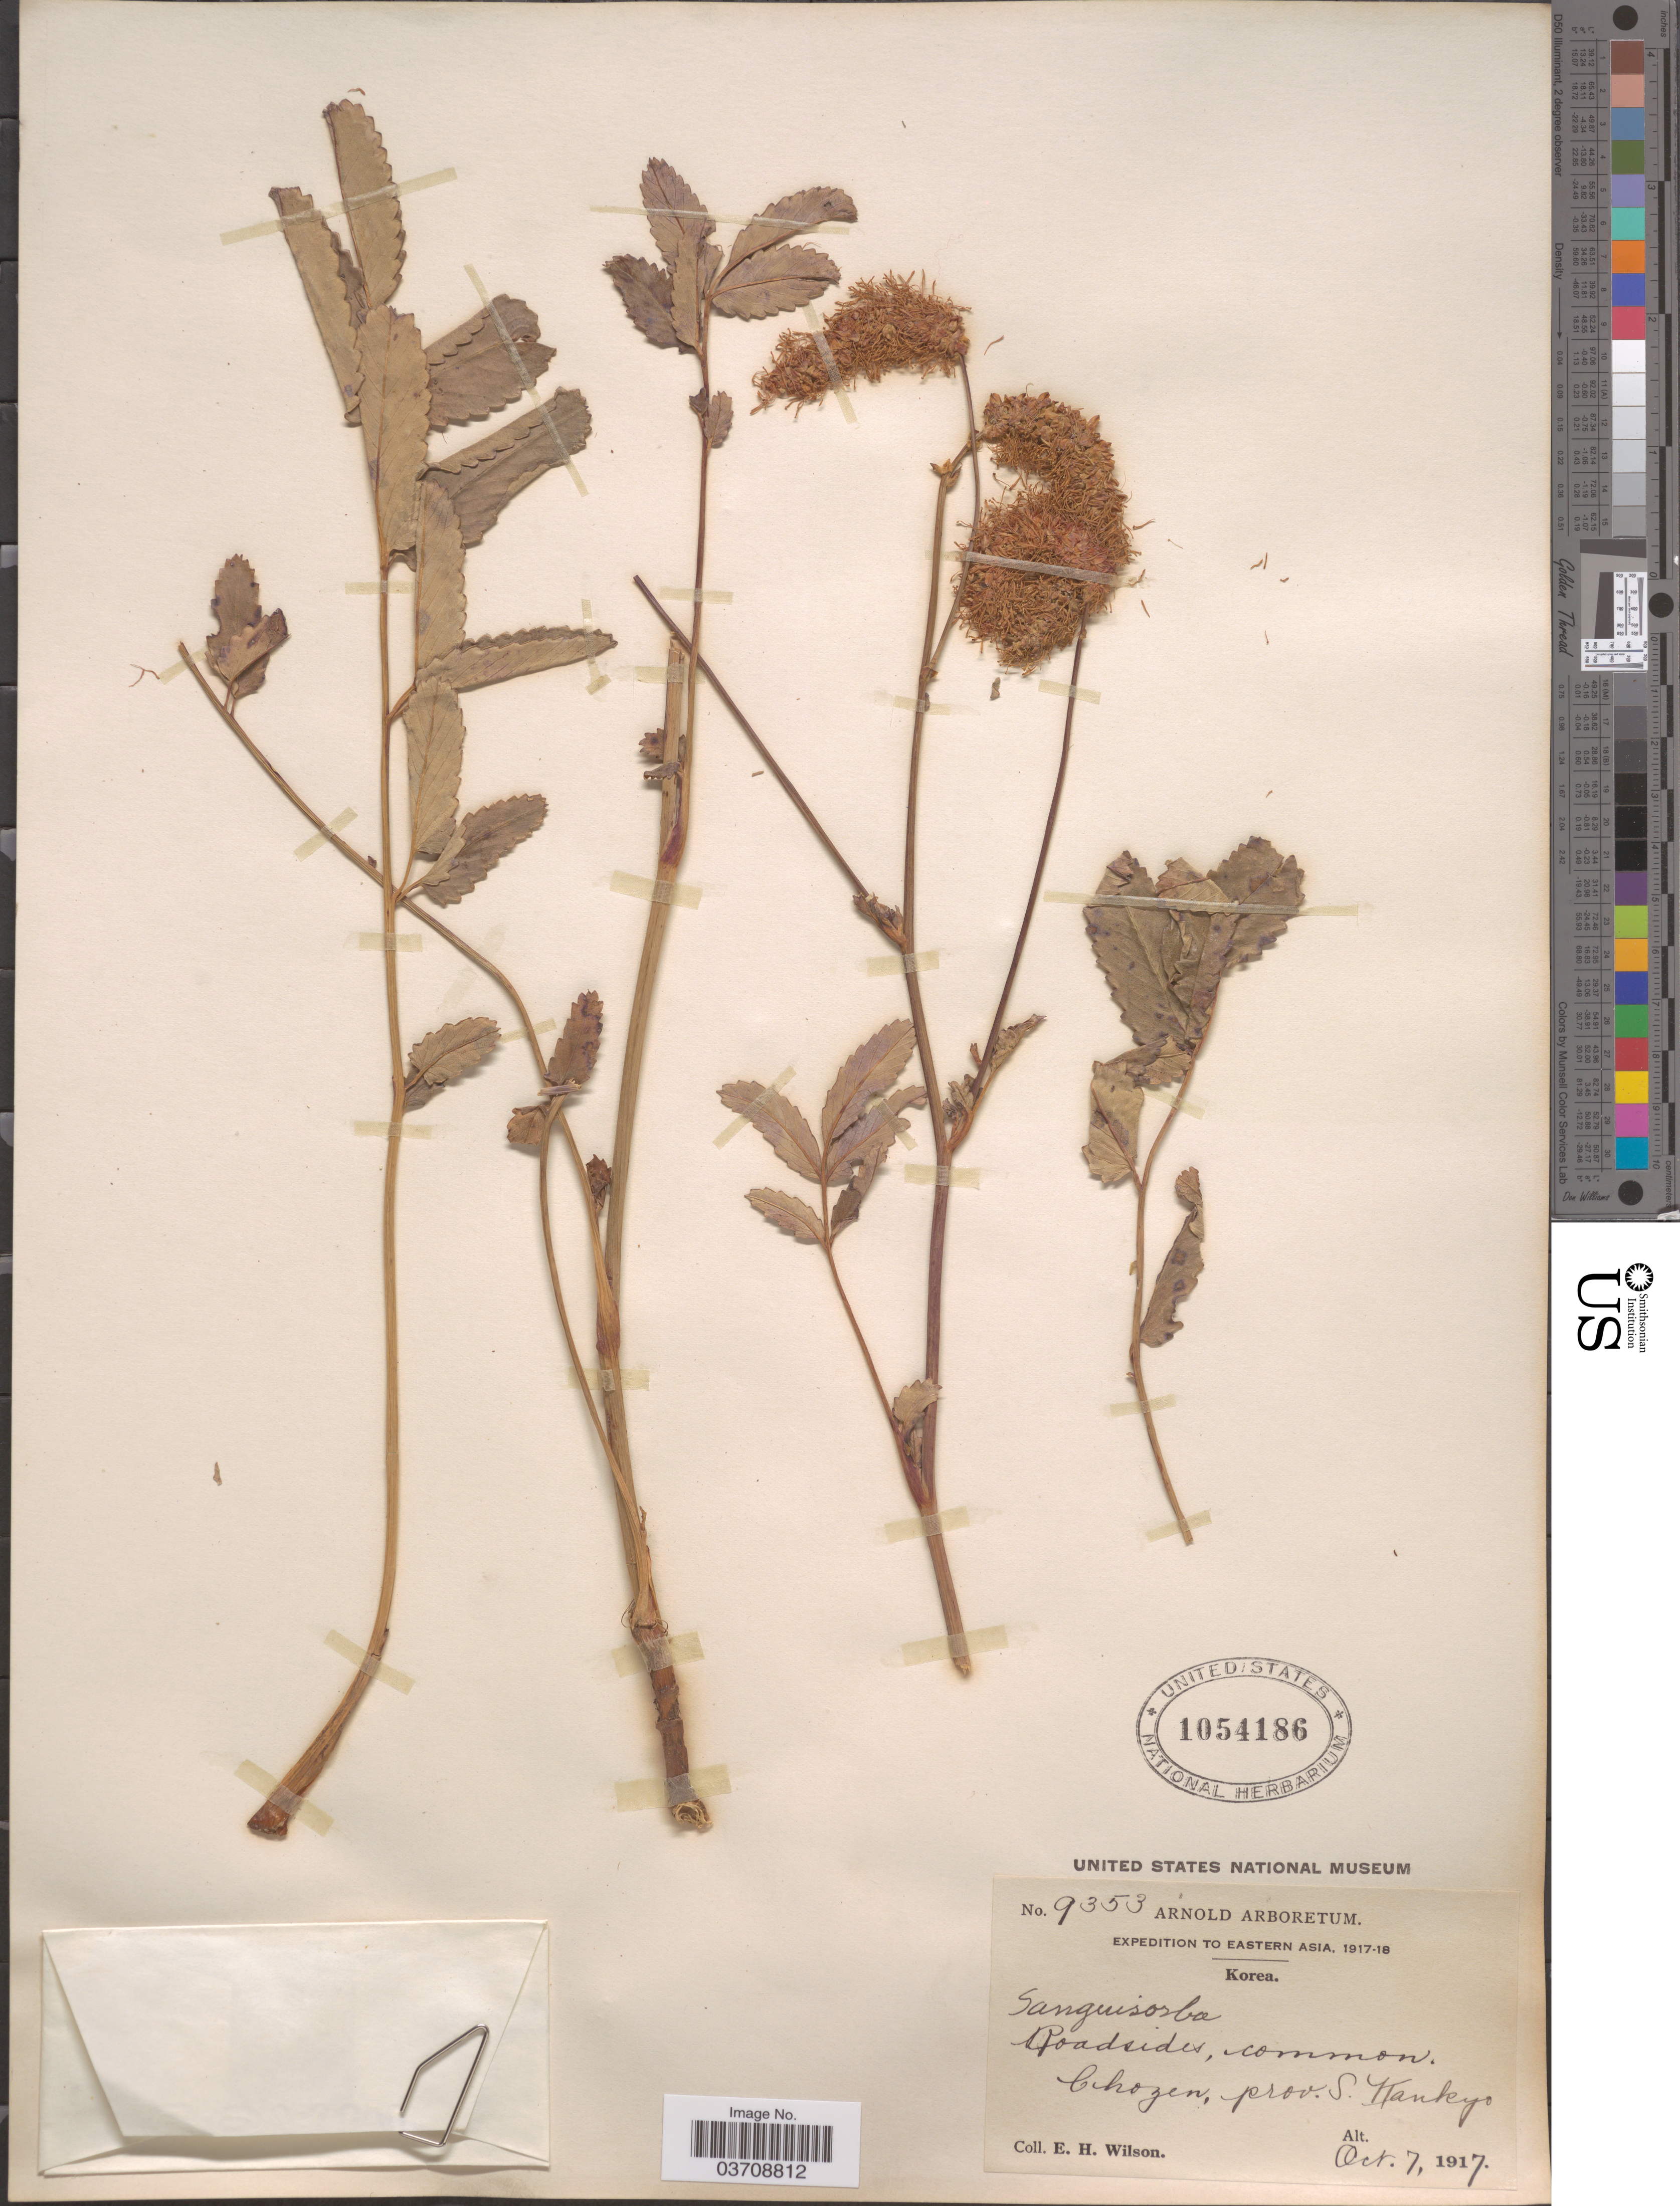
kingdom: Plantae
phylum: Tracheophyta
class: Magnoliopsida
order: Rosales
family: Rosaceae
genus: Sanguisorba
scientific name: Sanguisorba sp.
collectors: E. Wilson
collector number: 9353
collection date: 1917-10-07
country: North Korea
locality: Eastern Asia. Chozen, prov. S. Kankyo.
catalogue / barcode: US 1054186